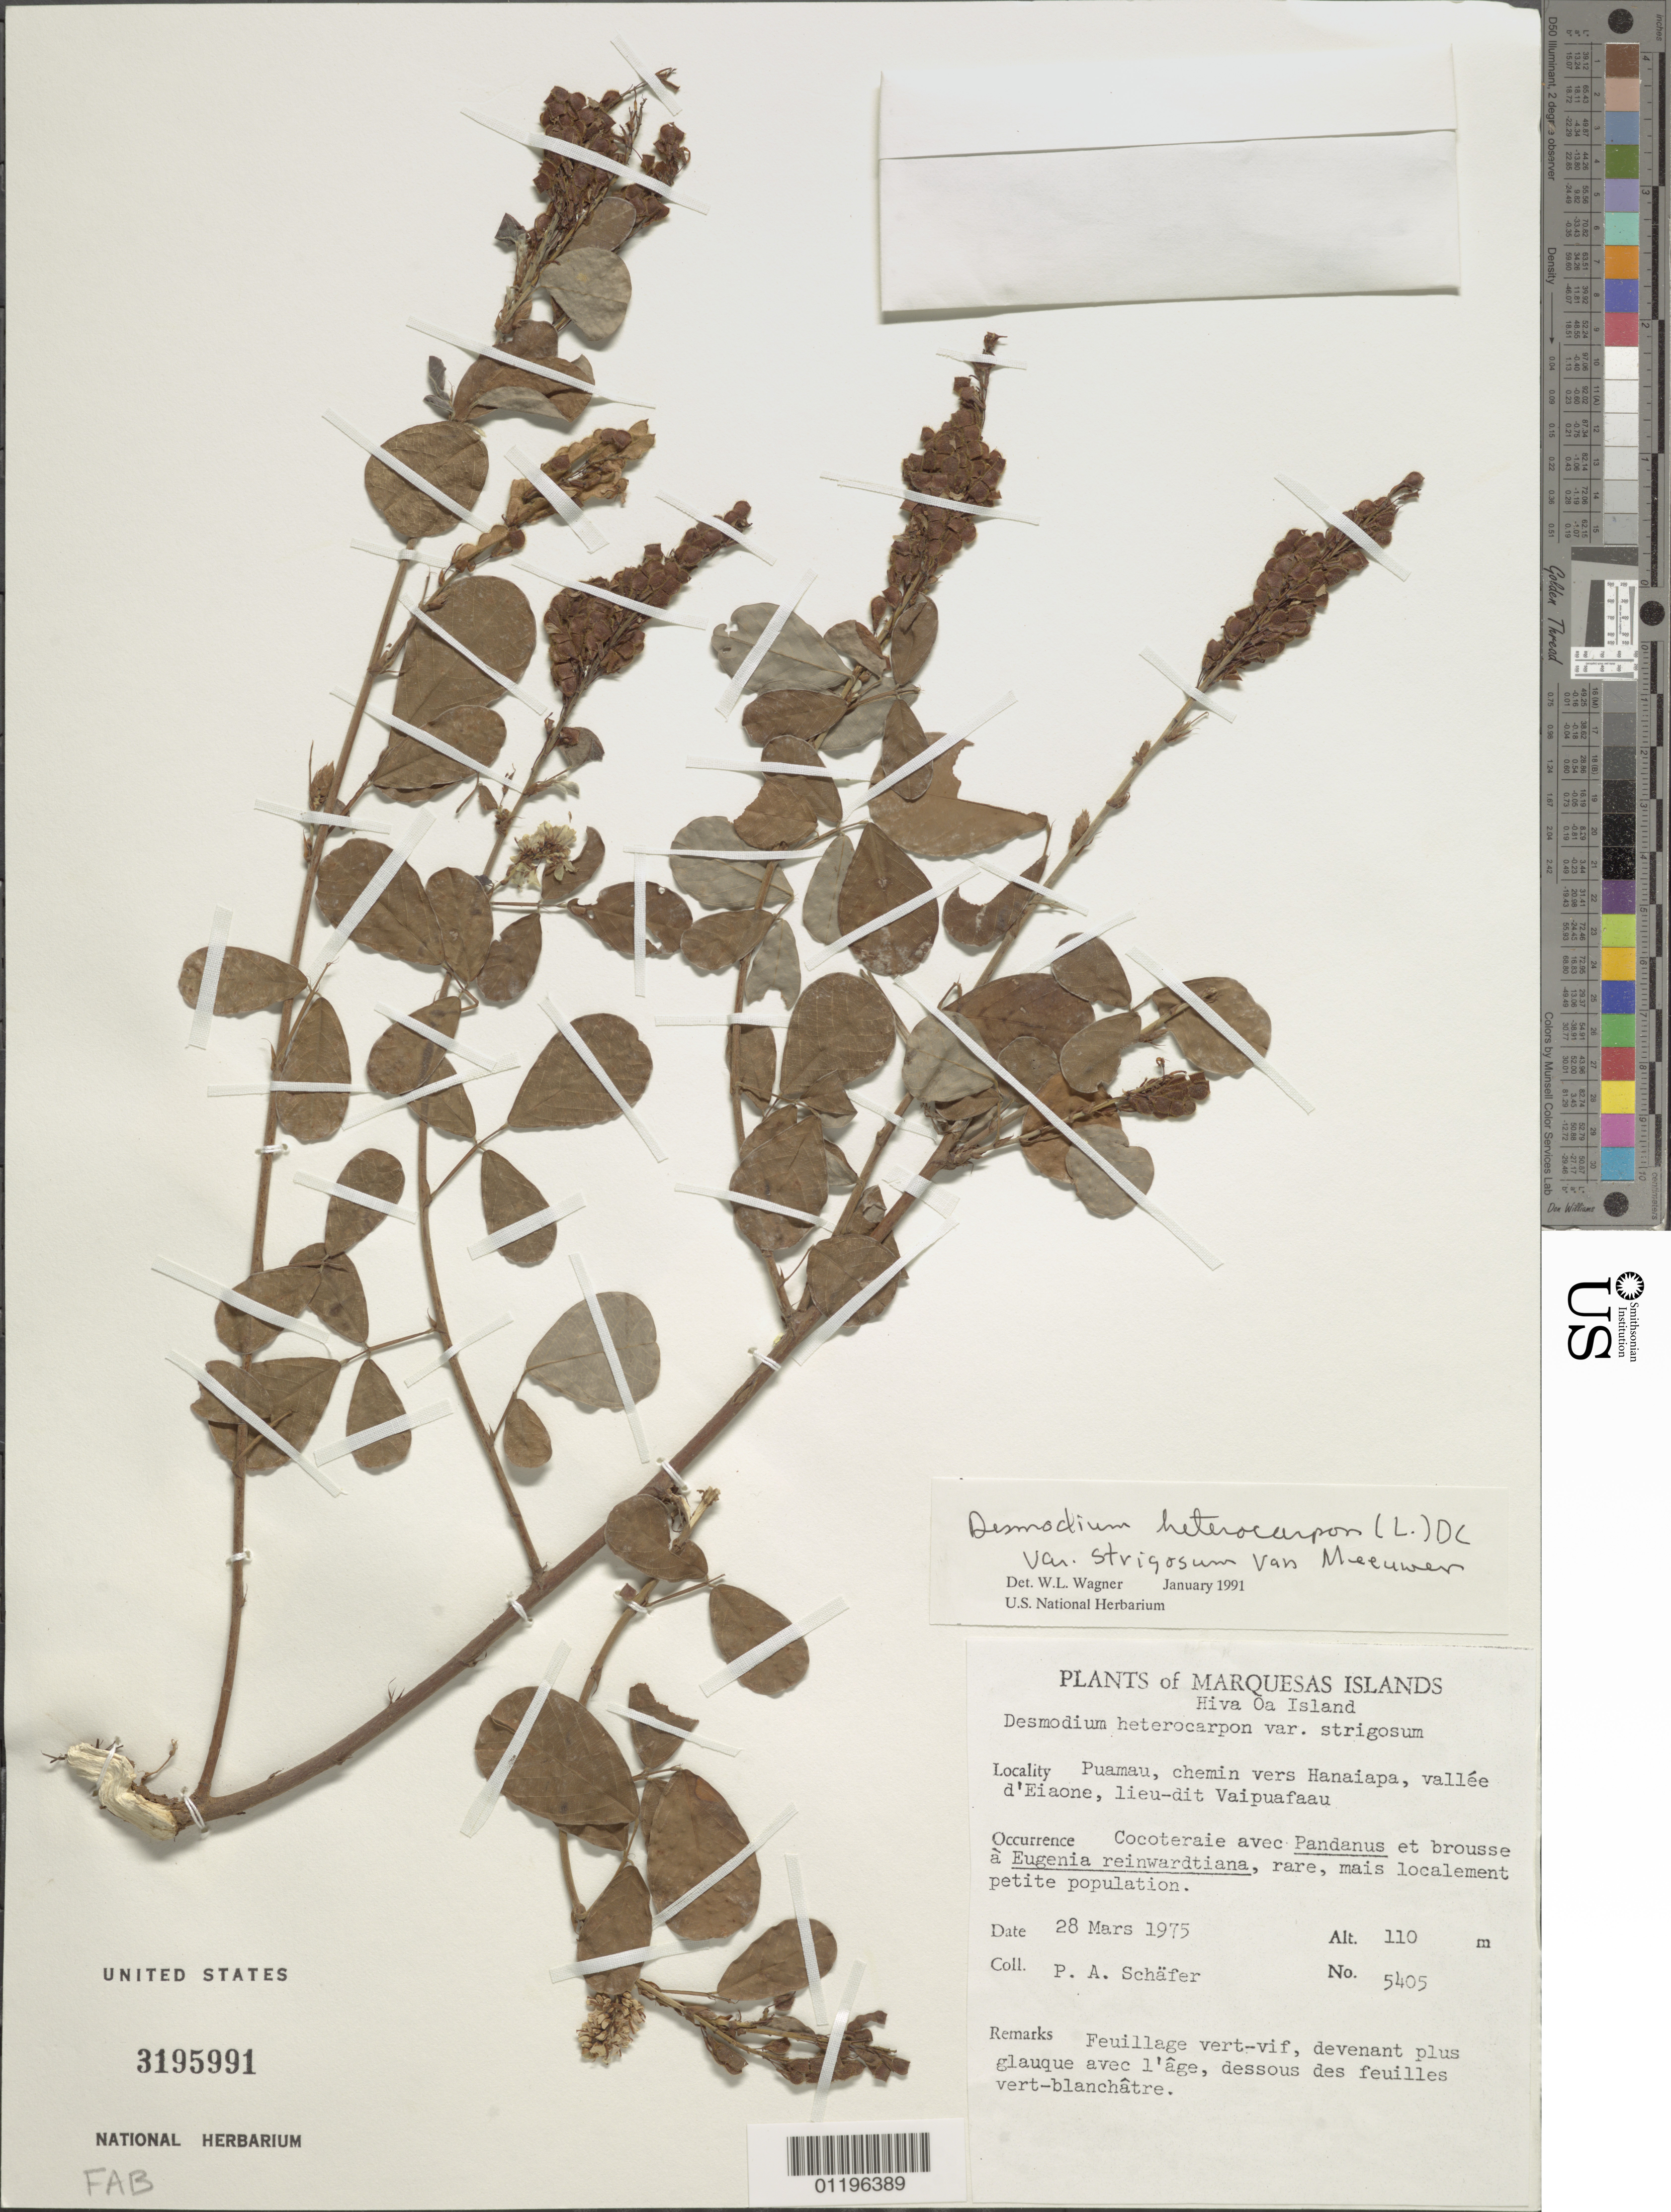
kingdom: Plantae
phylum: Tracheophyta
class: Magnoliopsida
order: Fabales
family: Fabaceae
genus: Grona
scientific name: Grona heterocarpos var. strigosa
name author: (Meeuwen) H. Ohashi & K. Ohashi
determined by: Wagner, W. L., (BOT), Smithsonian Institution - National Museum of Natural History (UNITED STATES)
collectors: P. A. Schäfer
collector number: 5405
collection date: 1975-03-28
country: French Polynesia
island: Hiva Oa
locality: Puamau, chemin vers Hanaiapa, vallée d'Eiaone, lieu-dit Vaipuafaau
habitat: Cocoteraie avec Pandanus et brousse à Eugenia reinwardtiana, rare, mais localement petite population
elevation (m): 110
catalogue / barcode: US 3195991